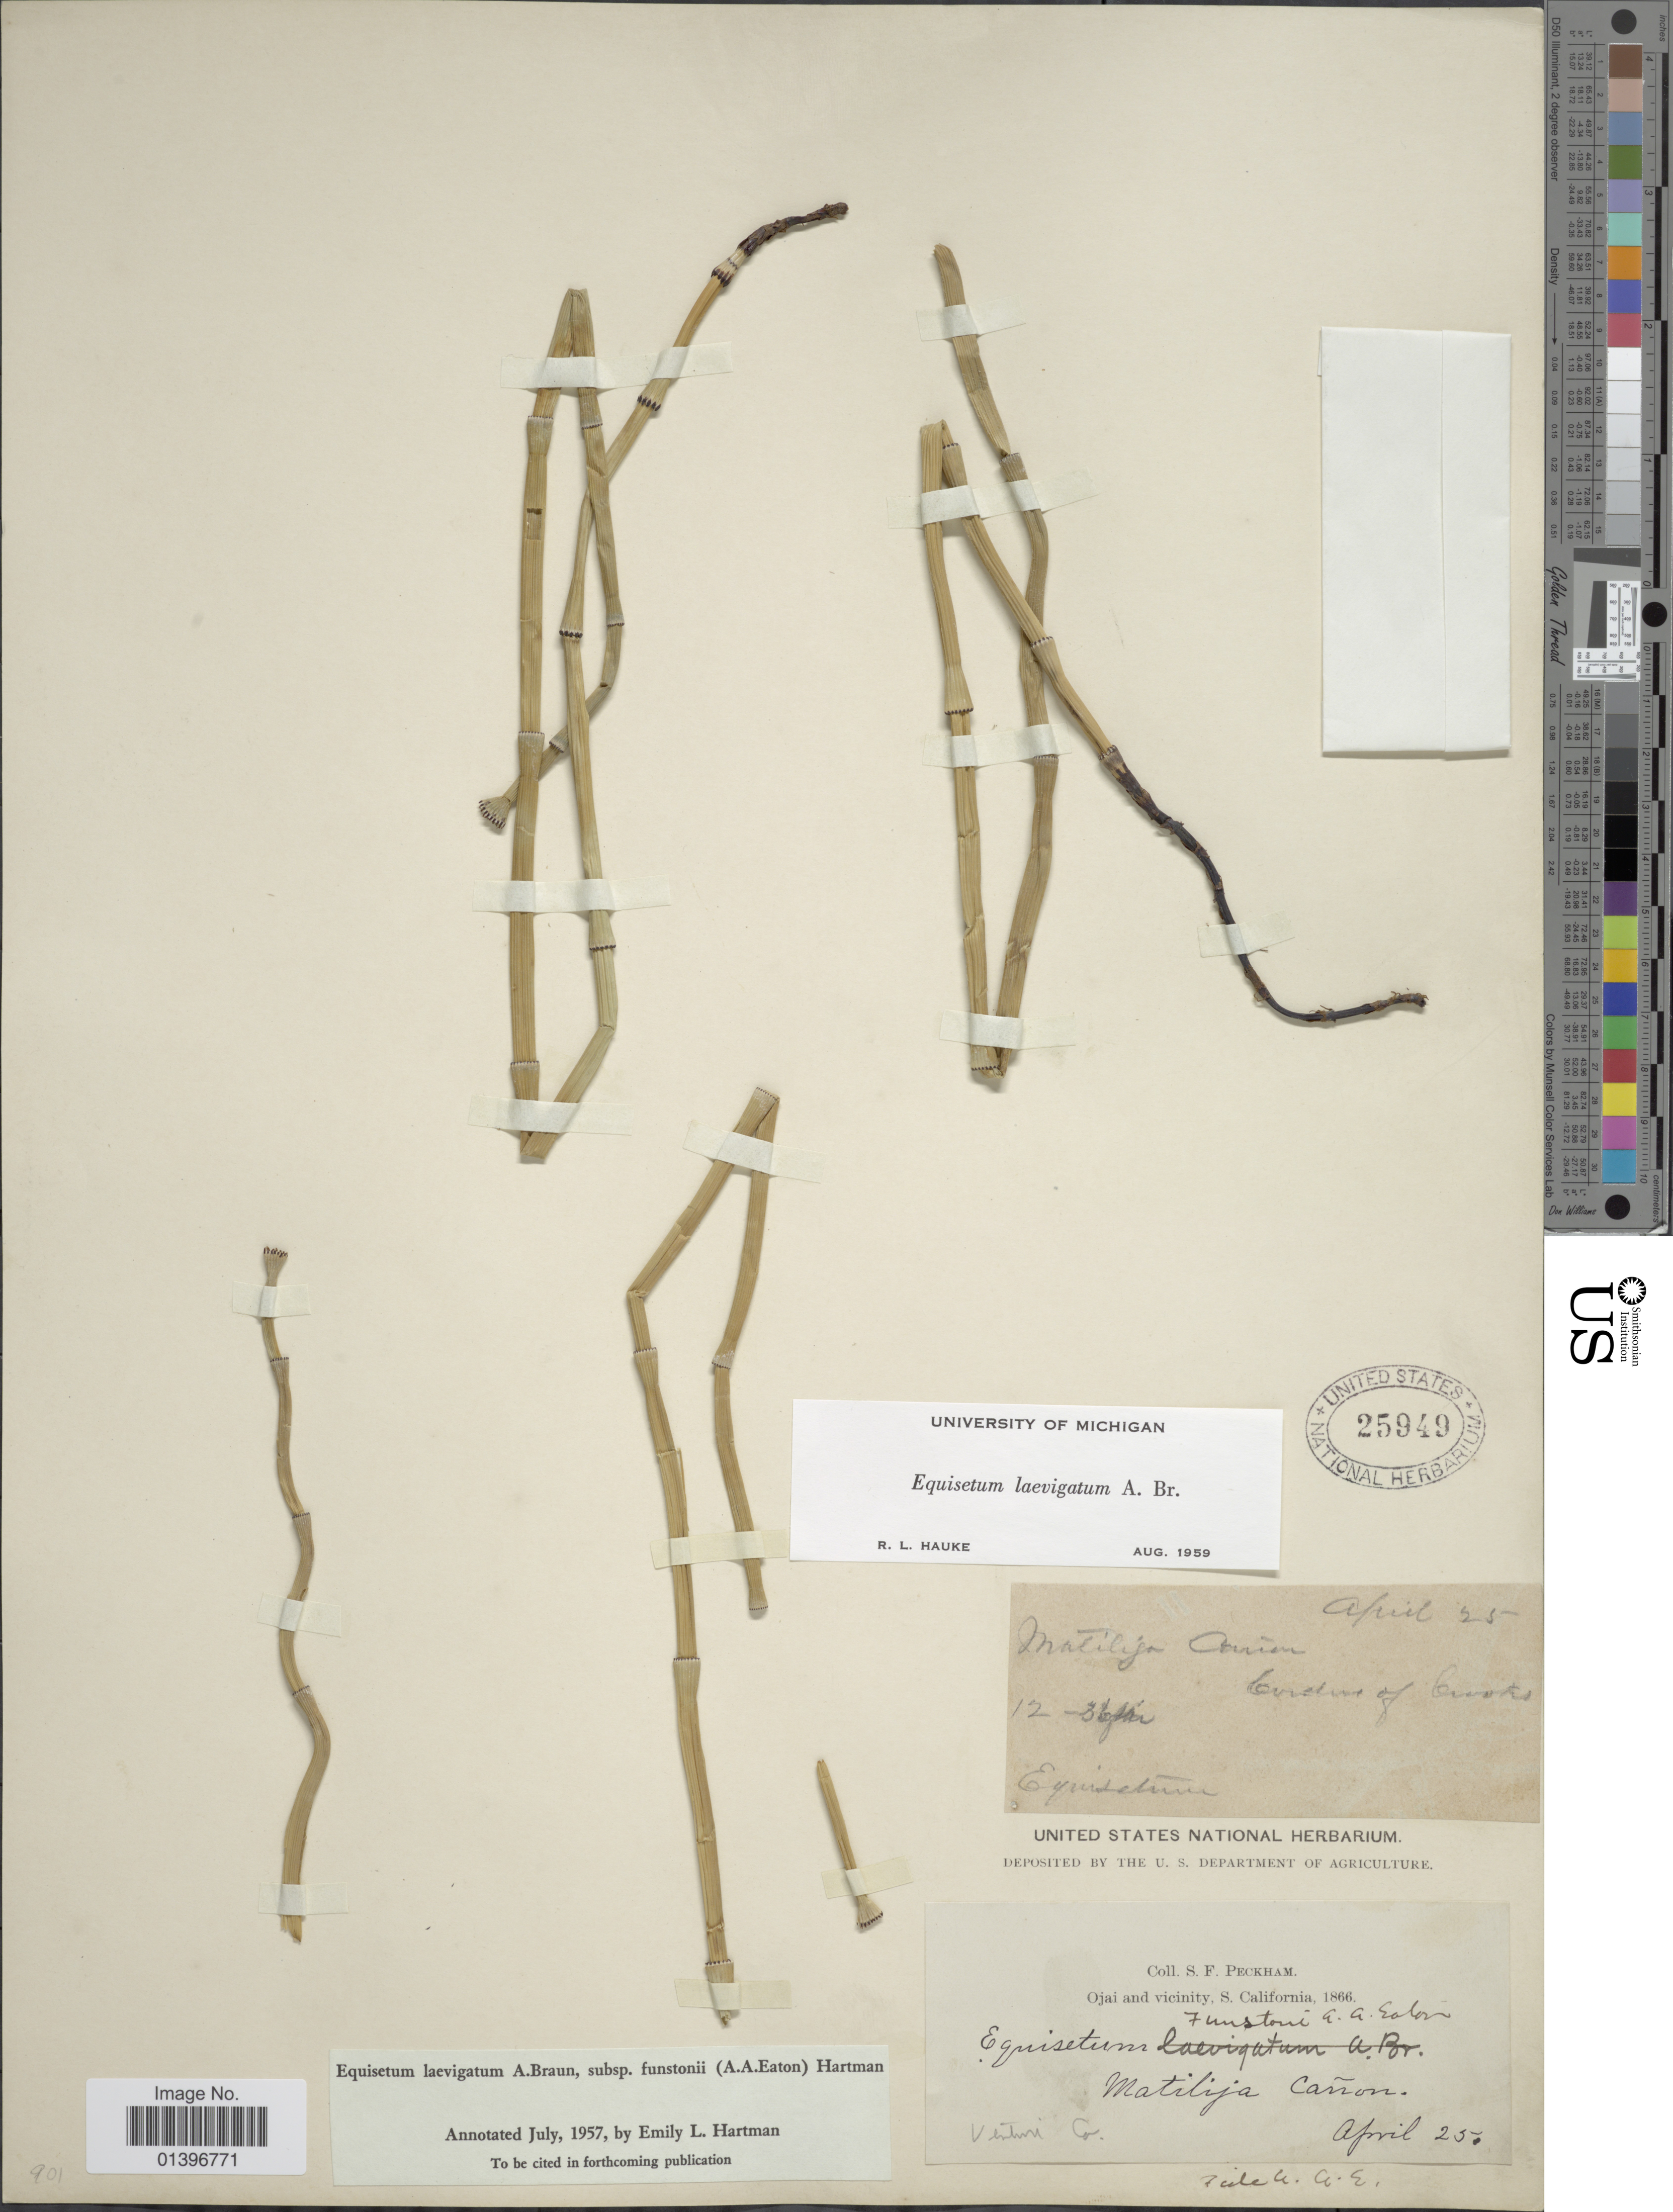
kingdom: Plantae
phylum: Tracheophyta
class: Polypodiopsida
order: Equisetales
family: Equisetaceae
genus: Equisetum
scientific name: Equisetum laevigatum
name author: A. Braun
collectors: S. Peckham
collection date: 1866-04-25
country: United States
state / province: California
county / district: Ventura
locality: Ojai and vicinity, S. California. Matilija Cañon, Ventura Co.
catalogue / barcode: US 25949